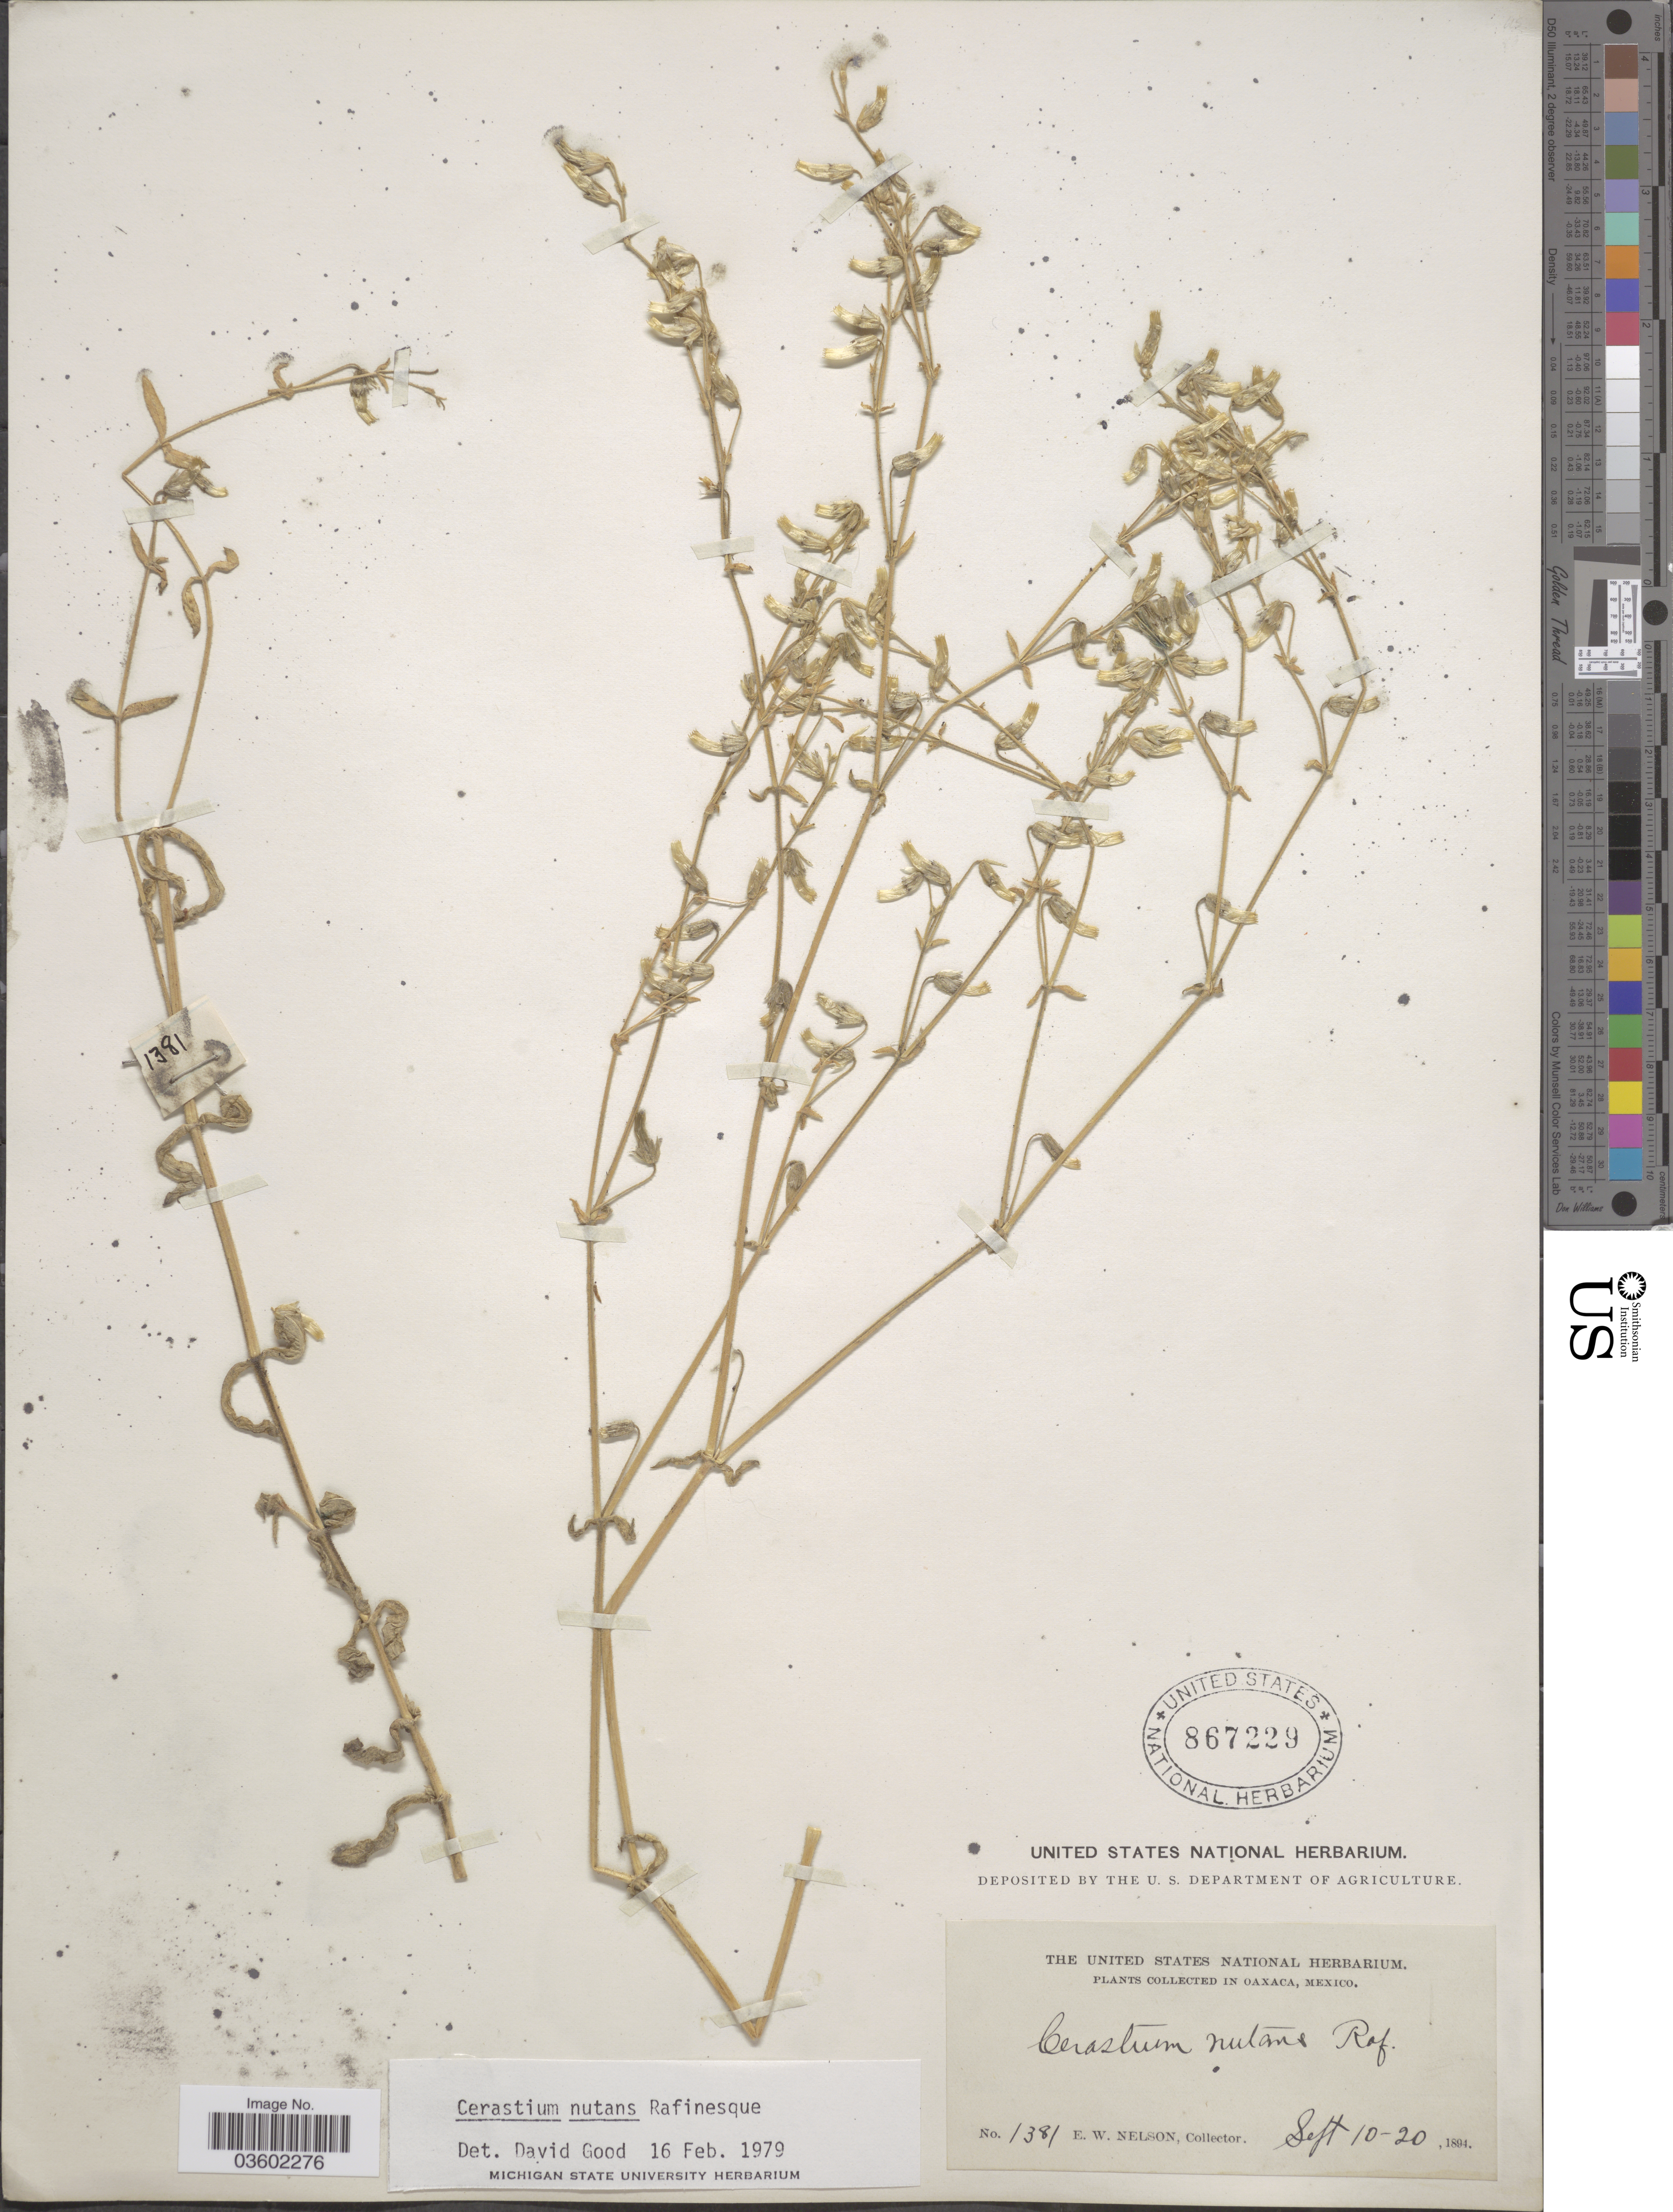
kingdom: Plantae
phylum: Tracheophyta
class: Magnoliopsida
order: Caryophyllales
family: Caryophyllaceae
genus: Cerastium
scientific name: Cerastium nutans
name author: Raf.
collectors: E. W. Nelson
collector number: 1381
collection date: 1894-09-10/1894-09-20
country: Mexico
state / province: Oaxaca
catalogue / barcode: US 867229